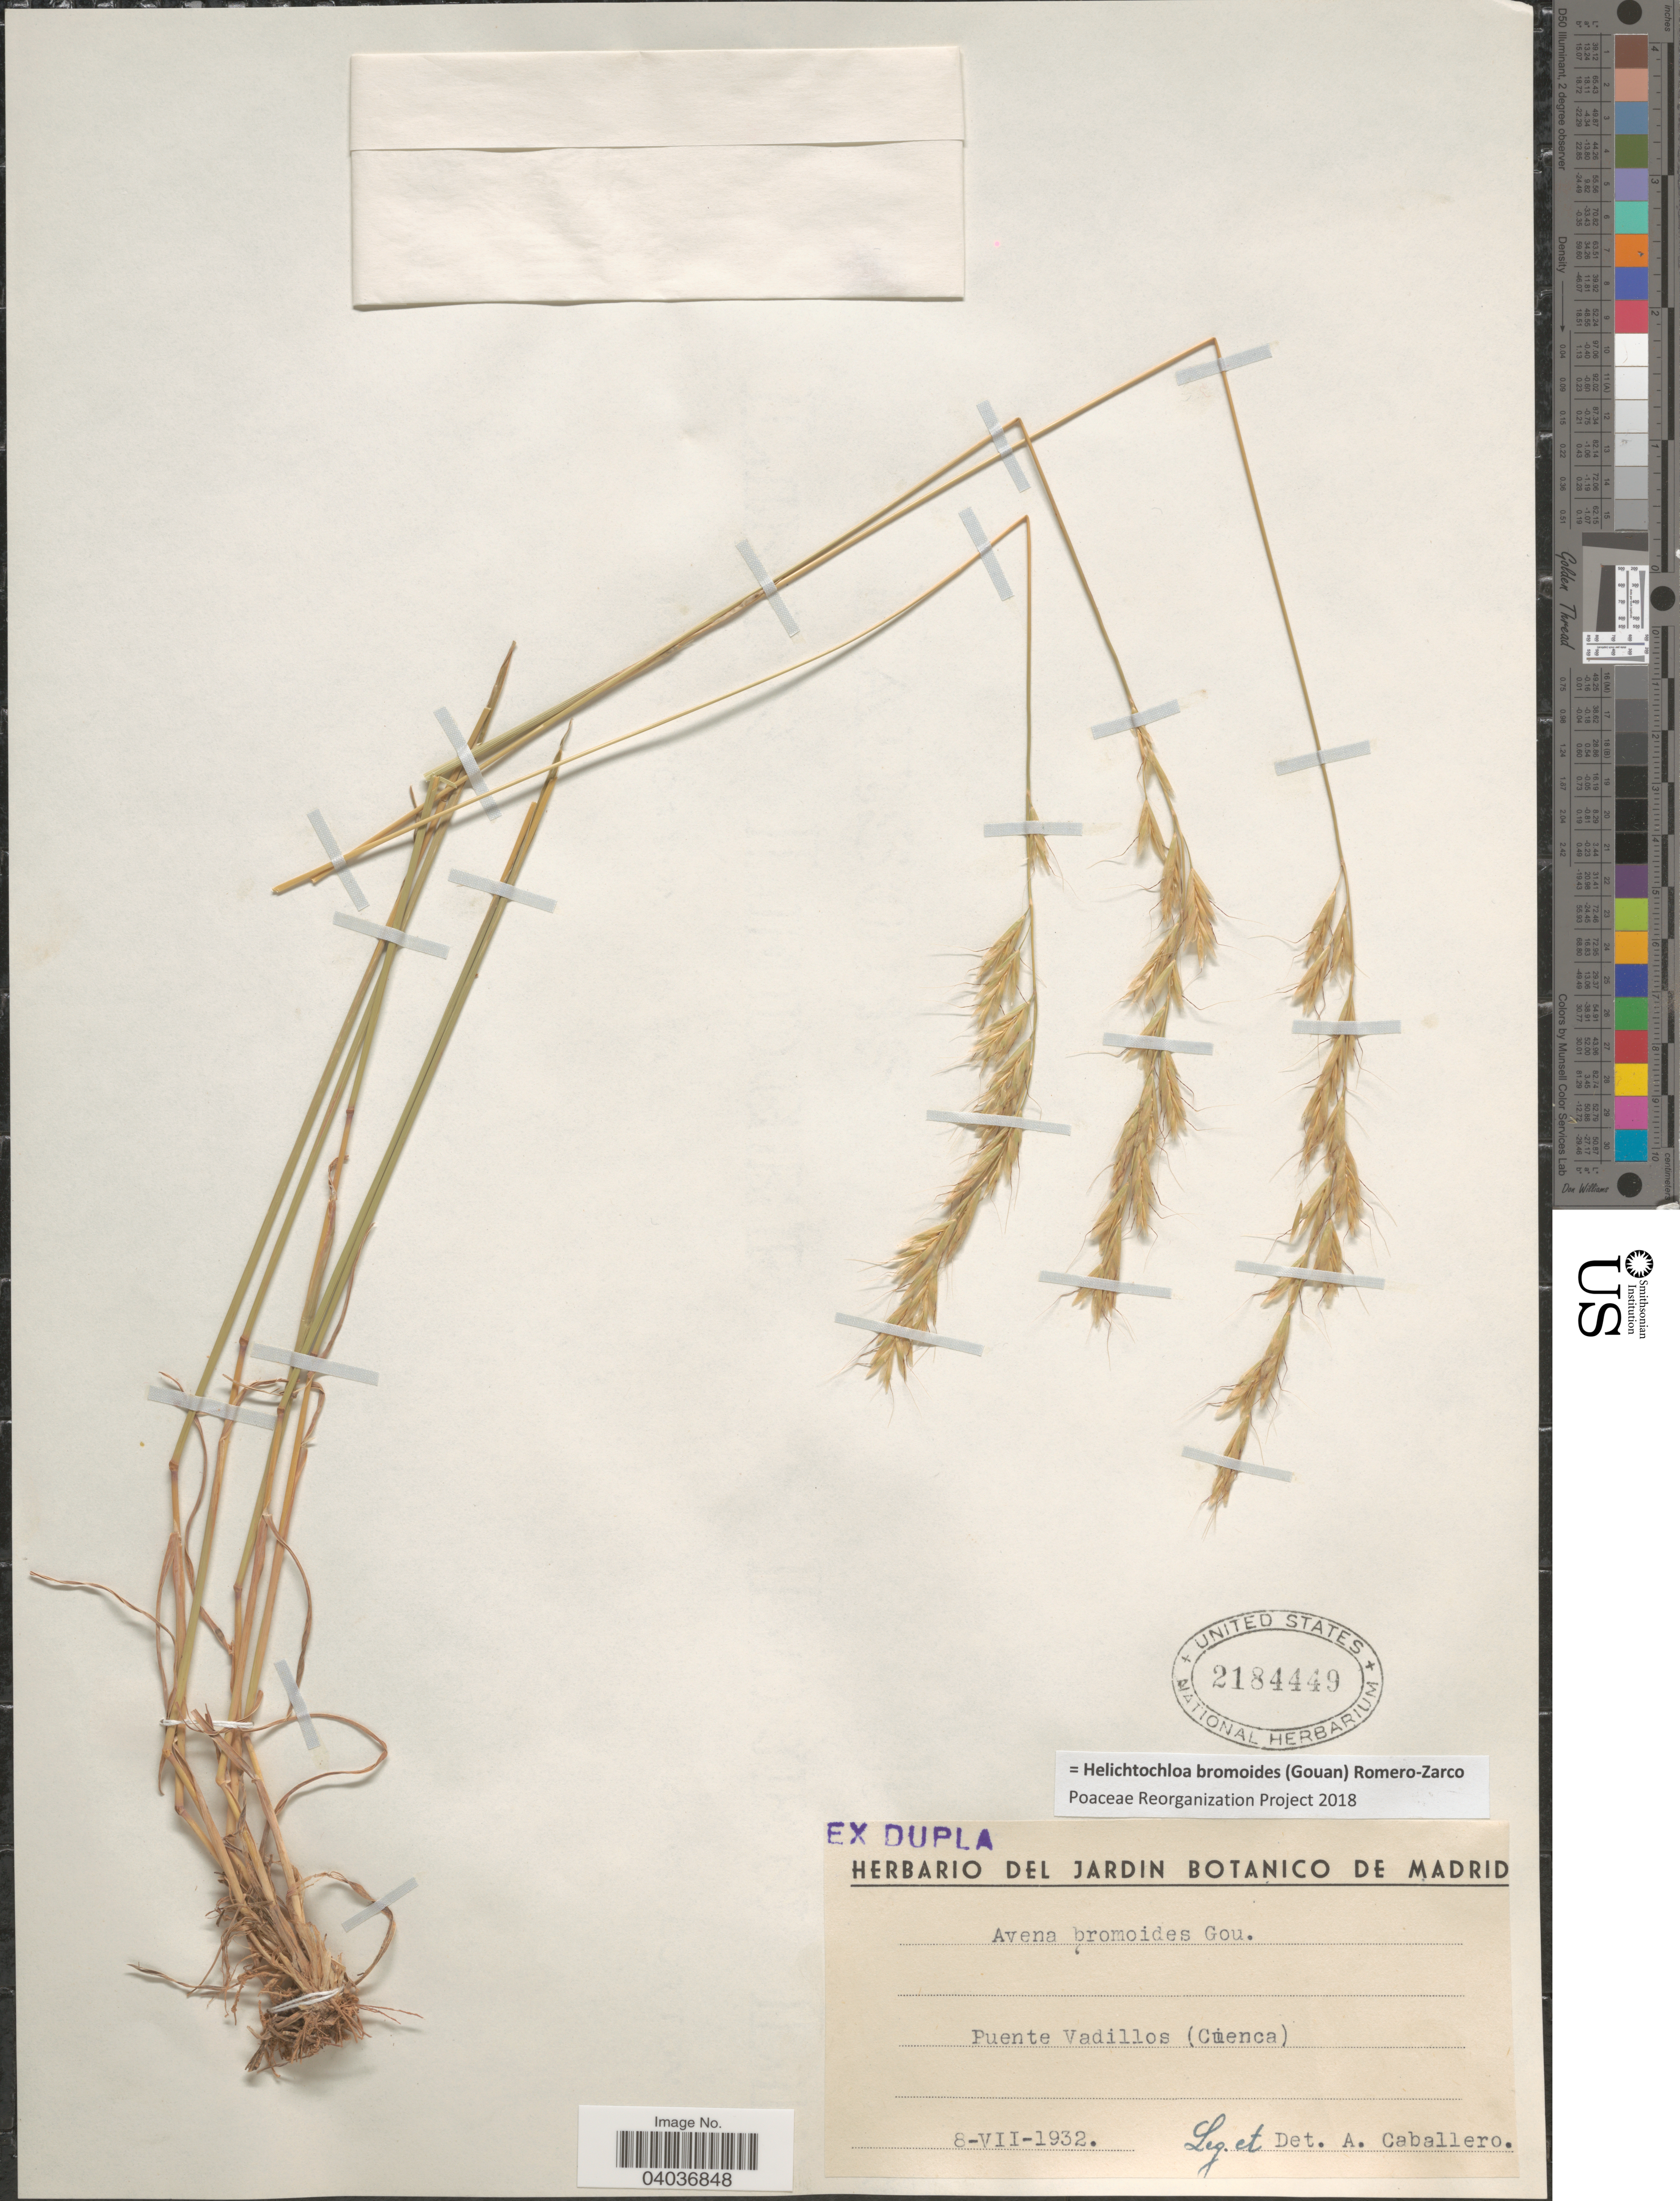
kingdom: Plantae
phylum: Tracheophyta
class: Liliopsida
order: Poales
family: Poaceae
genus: Helictochloa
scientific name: Helictochloa bromoides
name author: (Gouan) Romero-Zarco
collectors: A. Caballero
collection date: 1932-07-08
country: Spain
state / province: Madrid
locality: Puente Vadillos (Cuenca).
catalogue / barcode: US 2184449